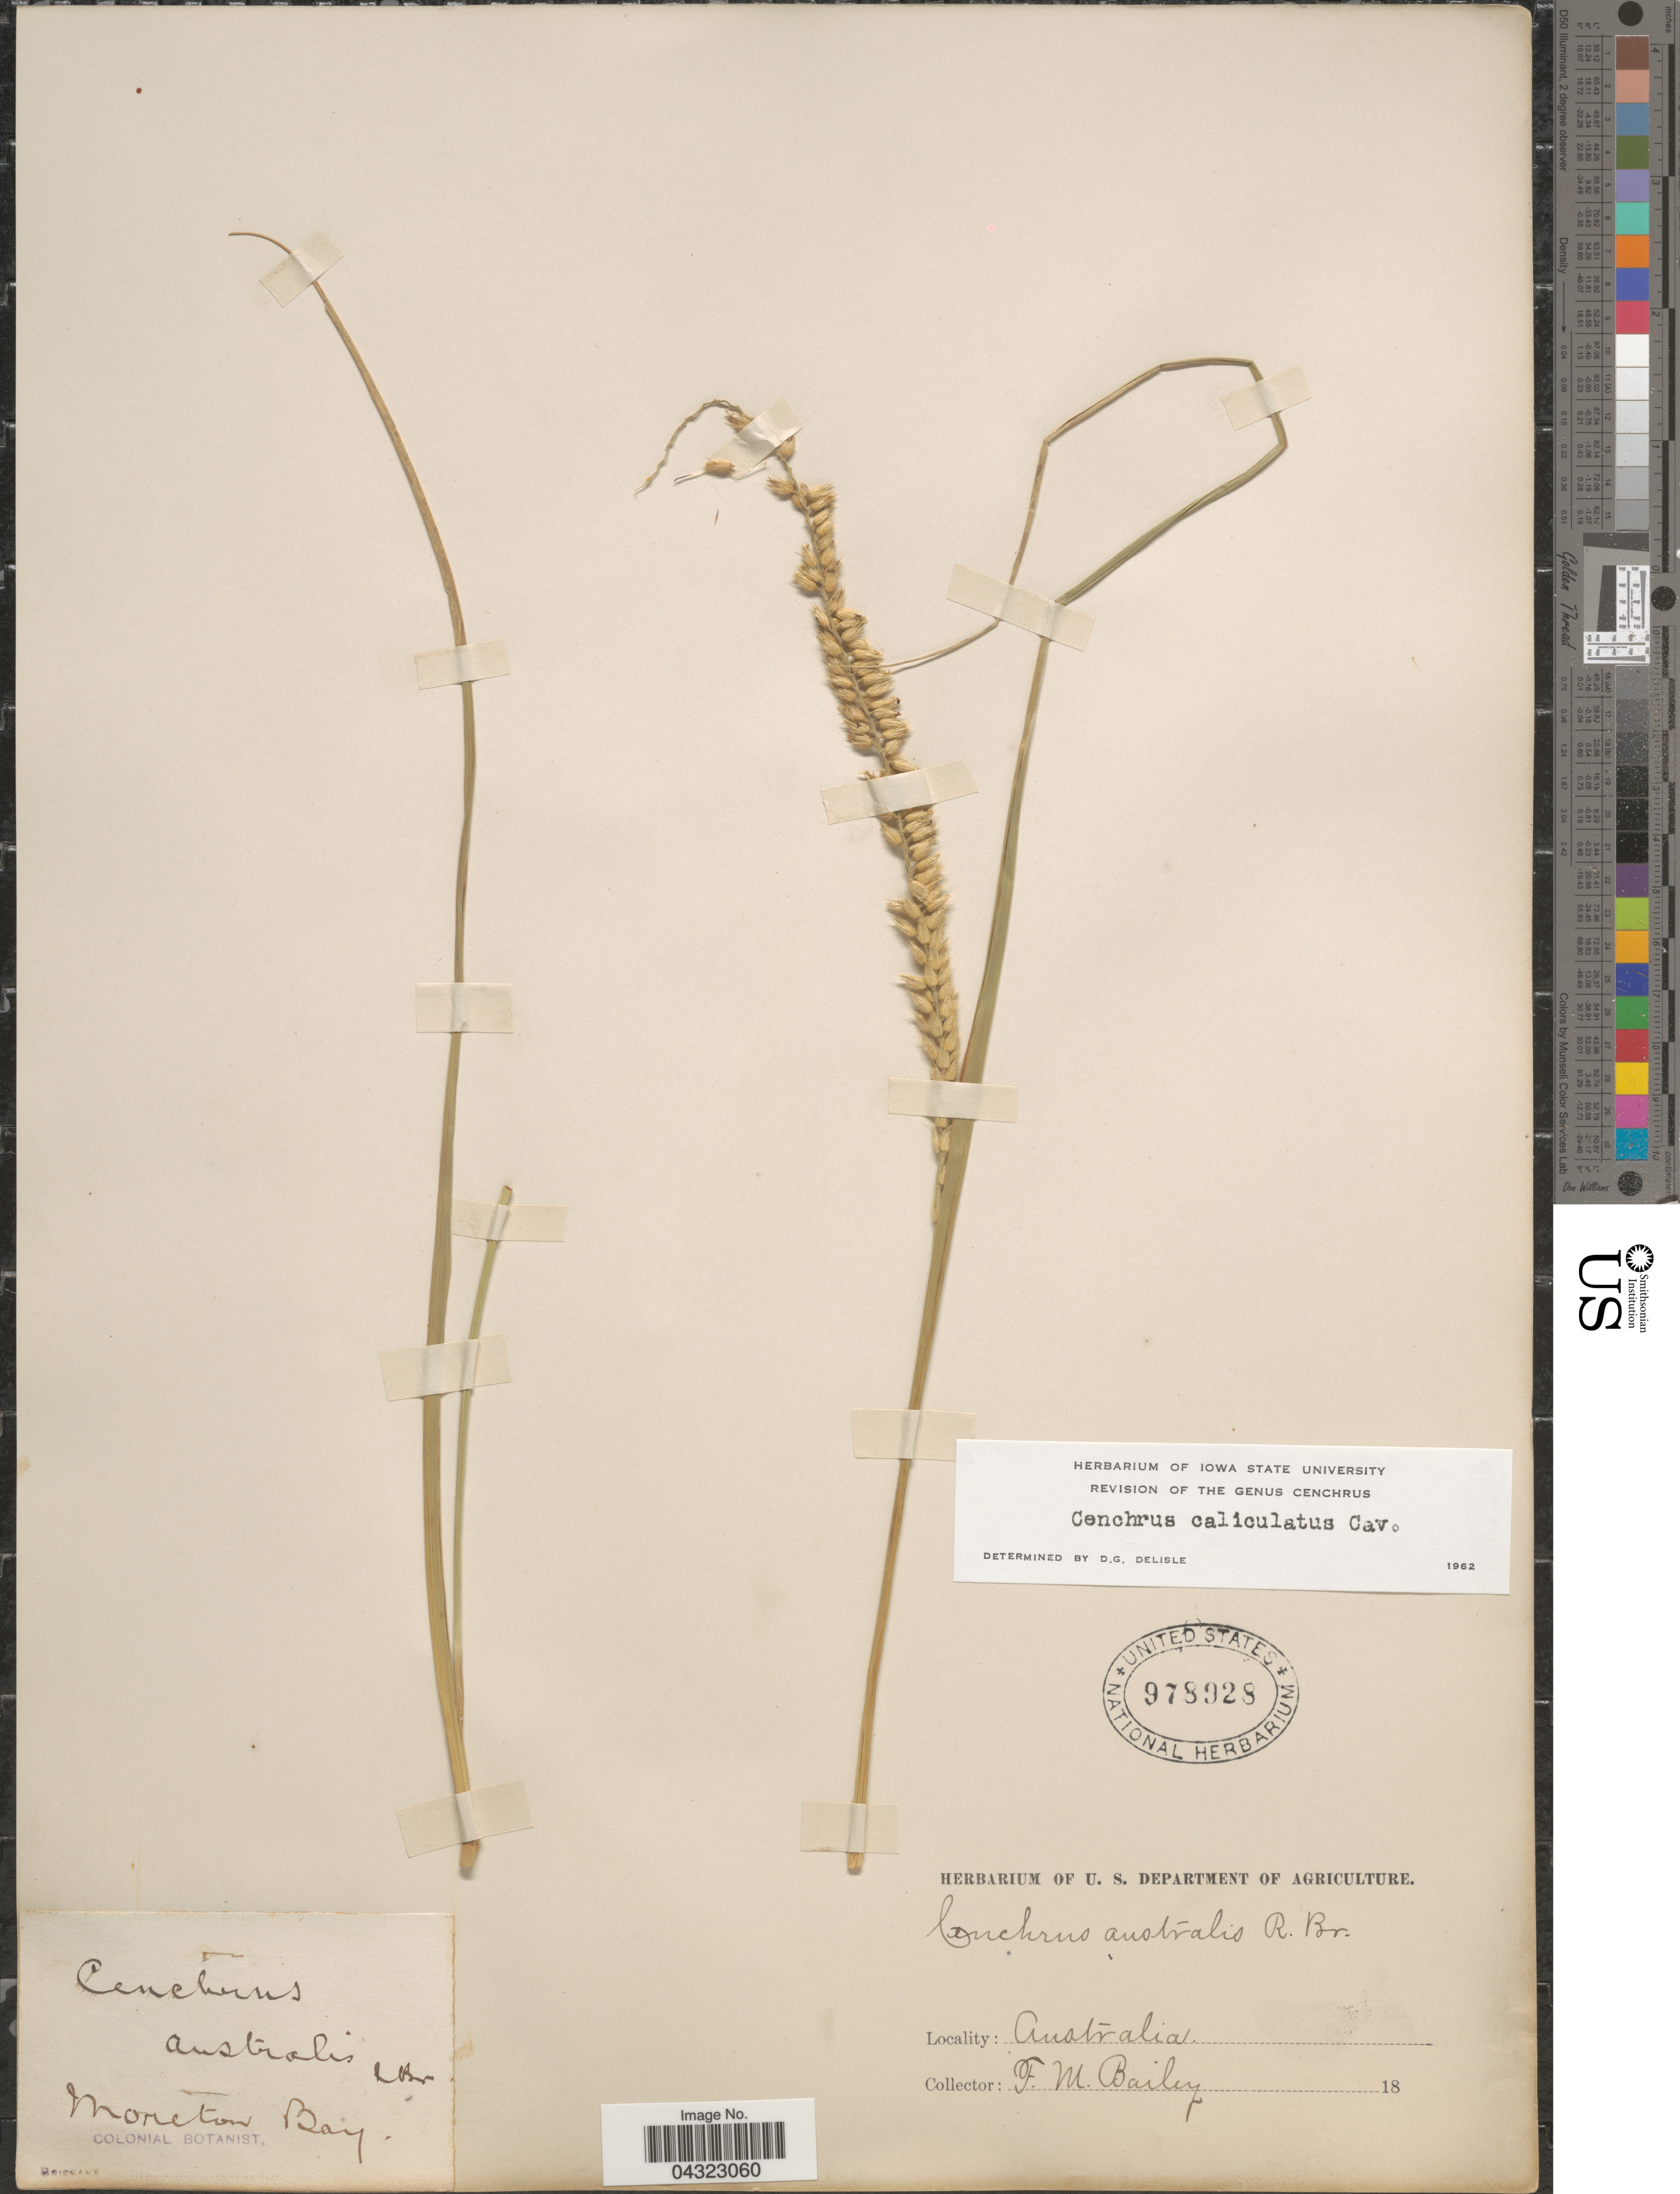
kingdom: Plantae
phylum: Tracheophyta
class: Liliopsida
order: Poales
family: Poaceae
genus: Cenchrus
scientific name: Cenchrus caliculatus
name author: Cav.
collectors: F. M. Bailey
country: Australia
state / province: Queensland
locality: Moreton Bay.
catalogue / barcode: US 978928